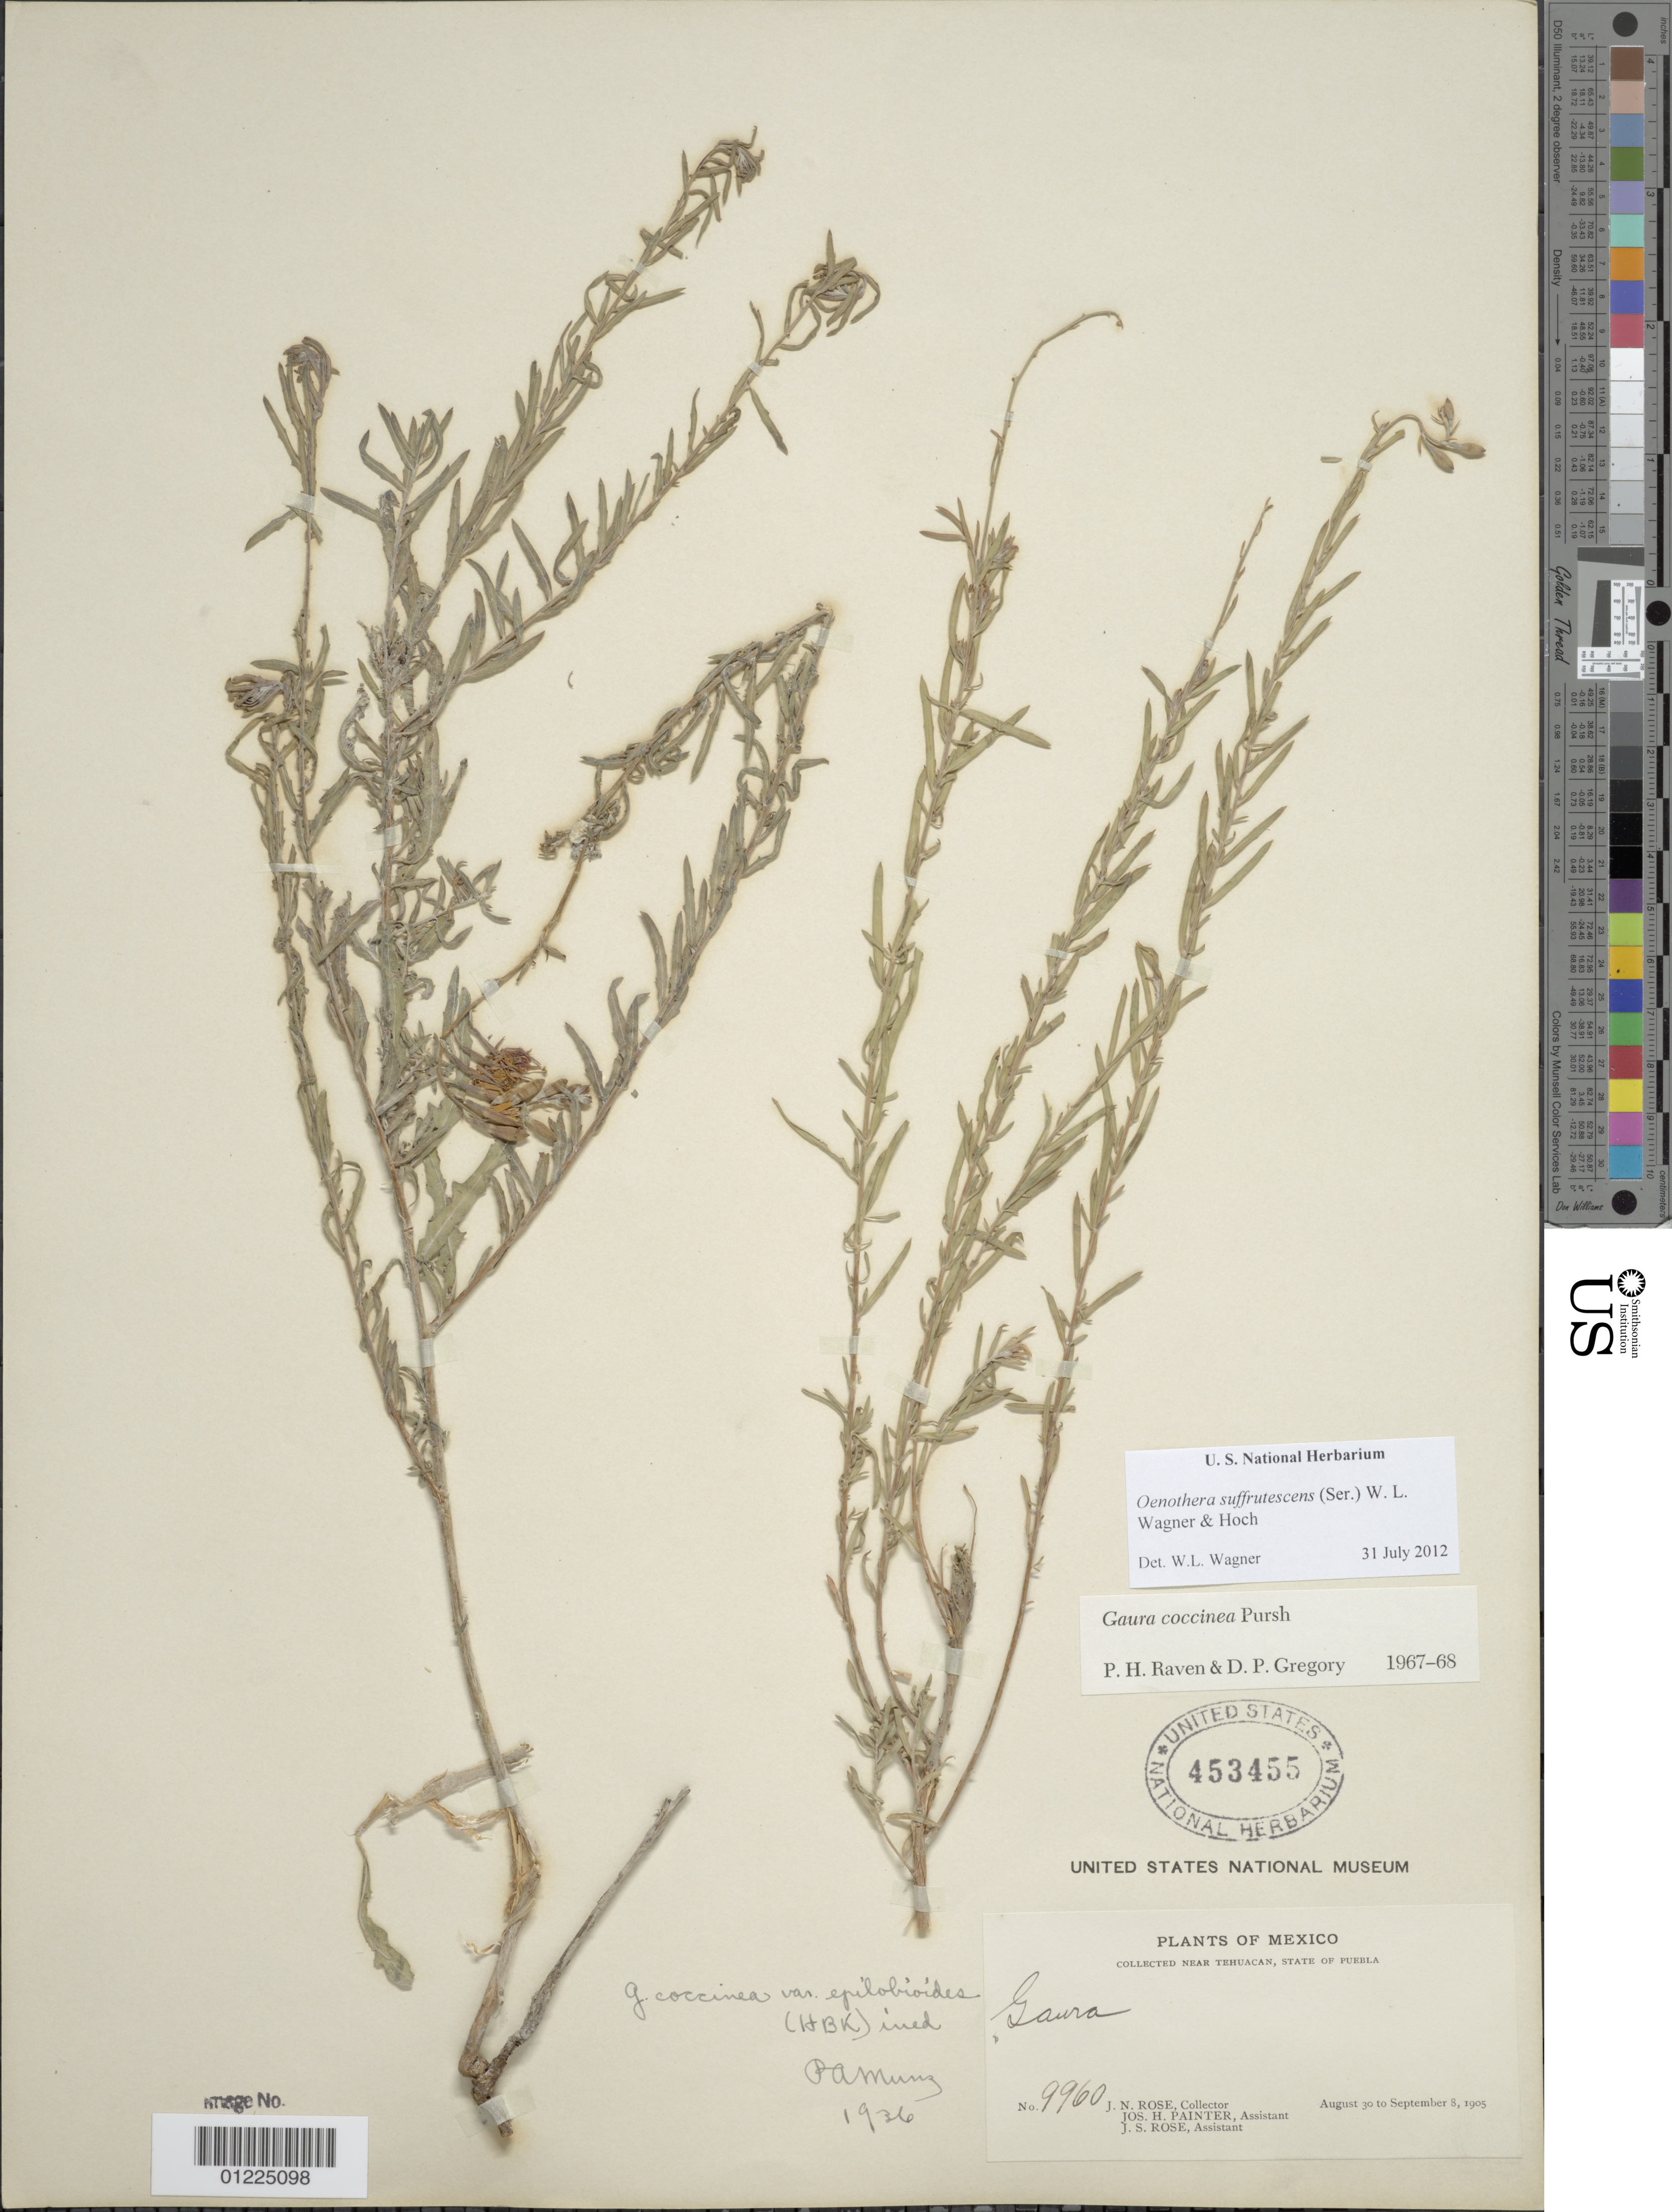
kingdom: Plantae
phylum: Tracheophyta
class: Magnoliopsida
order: Myrtales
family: Onagraceae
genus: Oenothera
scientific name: Oenothera suffrutescens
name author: (Ser.) W.L. Wagner & Hoch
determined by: Wagner, W. L., (BOT), Smithsonian Institution - National Museum of Natural History (UNITED STATES)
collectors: J. N. Rose, J. H. Painter & J. S. Rose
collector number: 9960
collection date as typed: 30 Aug 1905 to 08 Sep 1905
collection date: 1905-08-30/1905-09-08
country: Mexico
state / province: Puebla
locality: Near Tehuacan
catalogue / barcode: US 453455